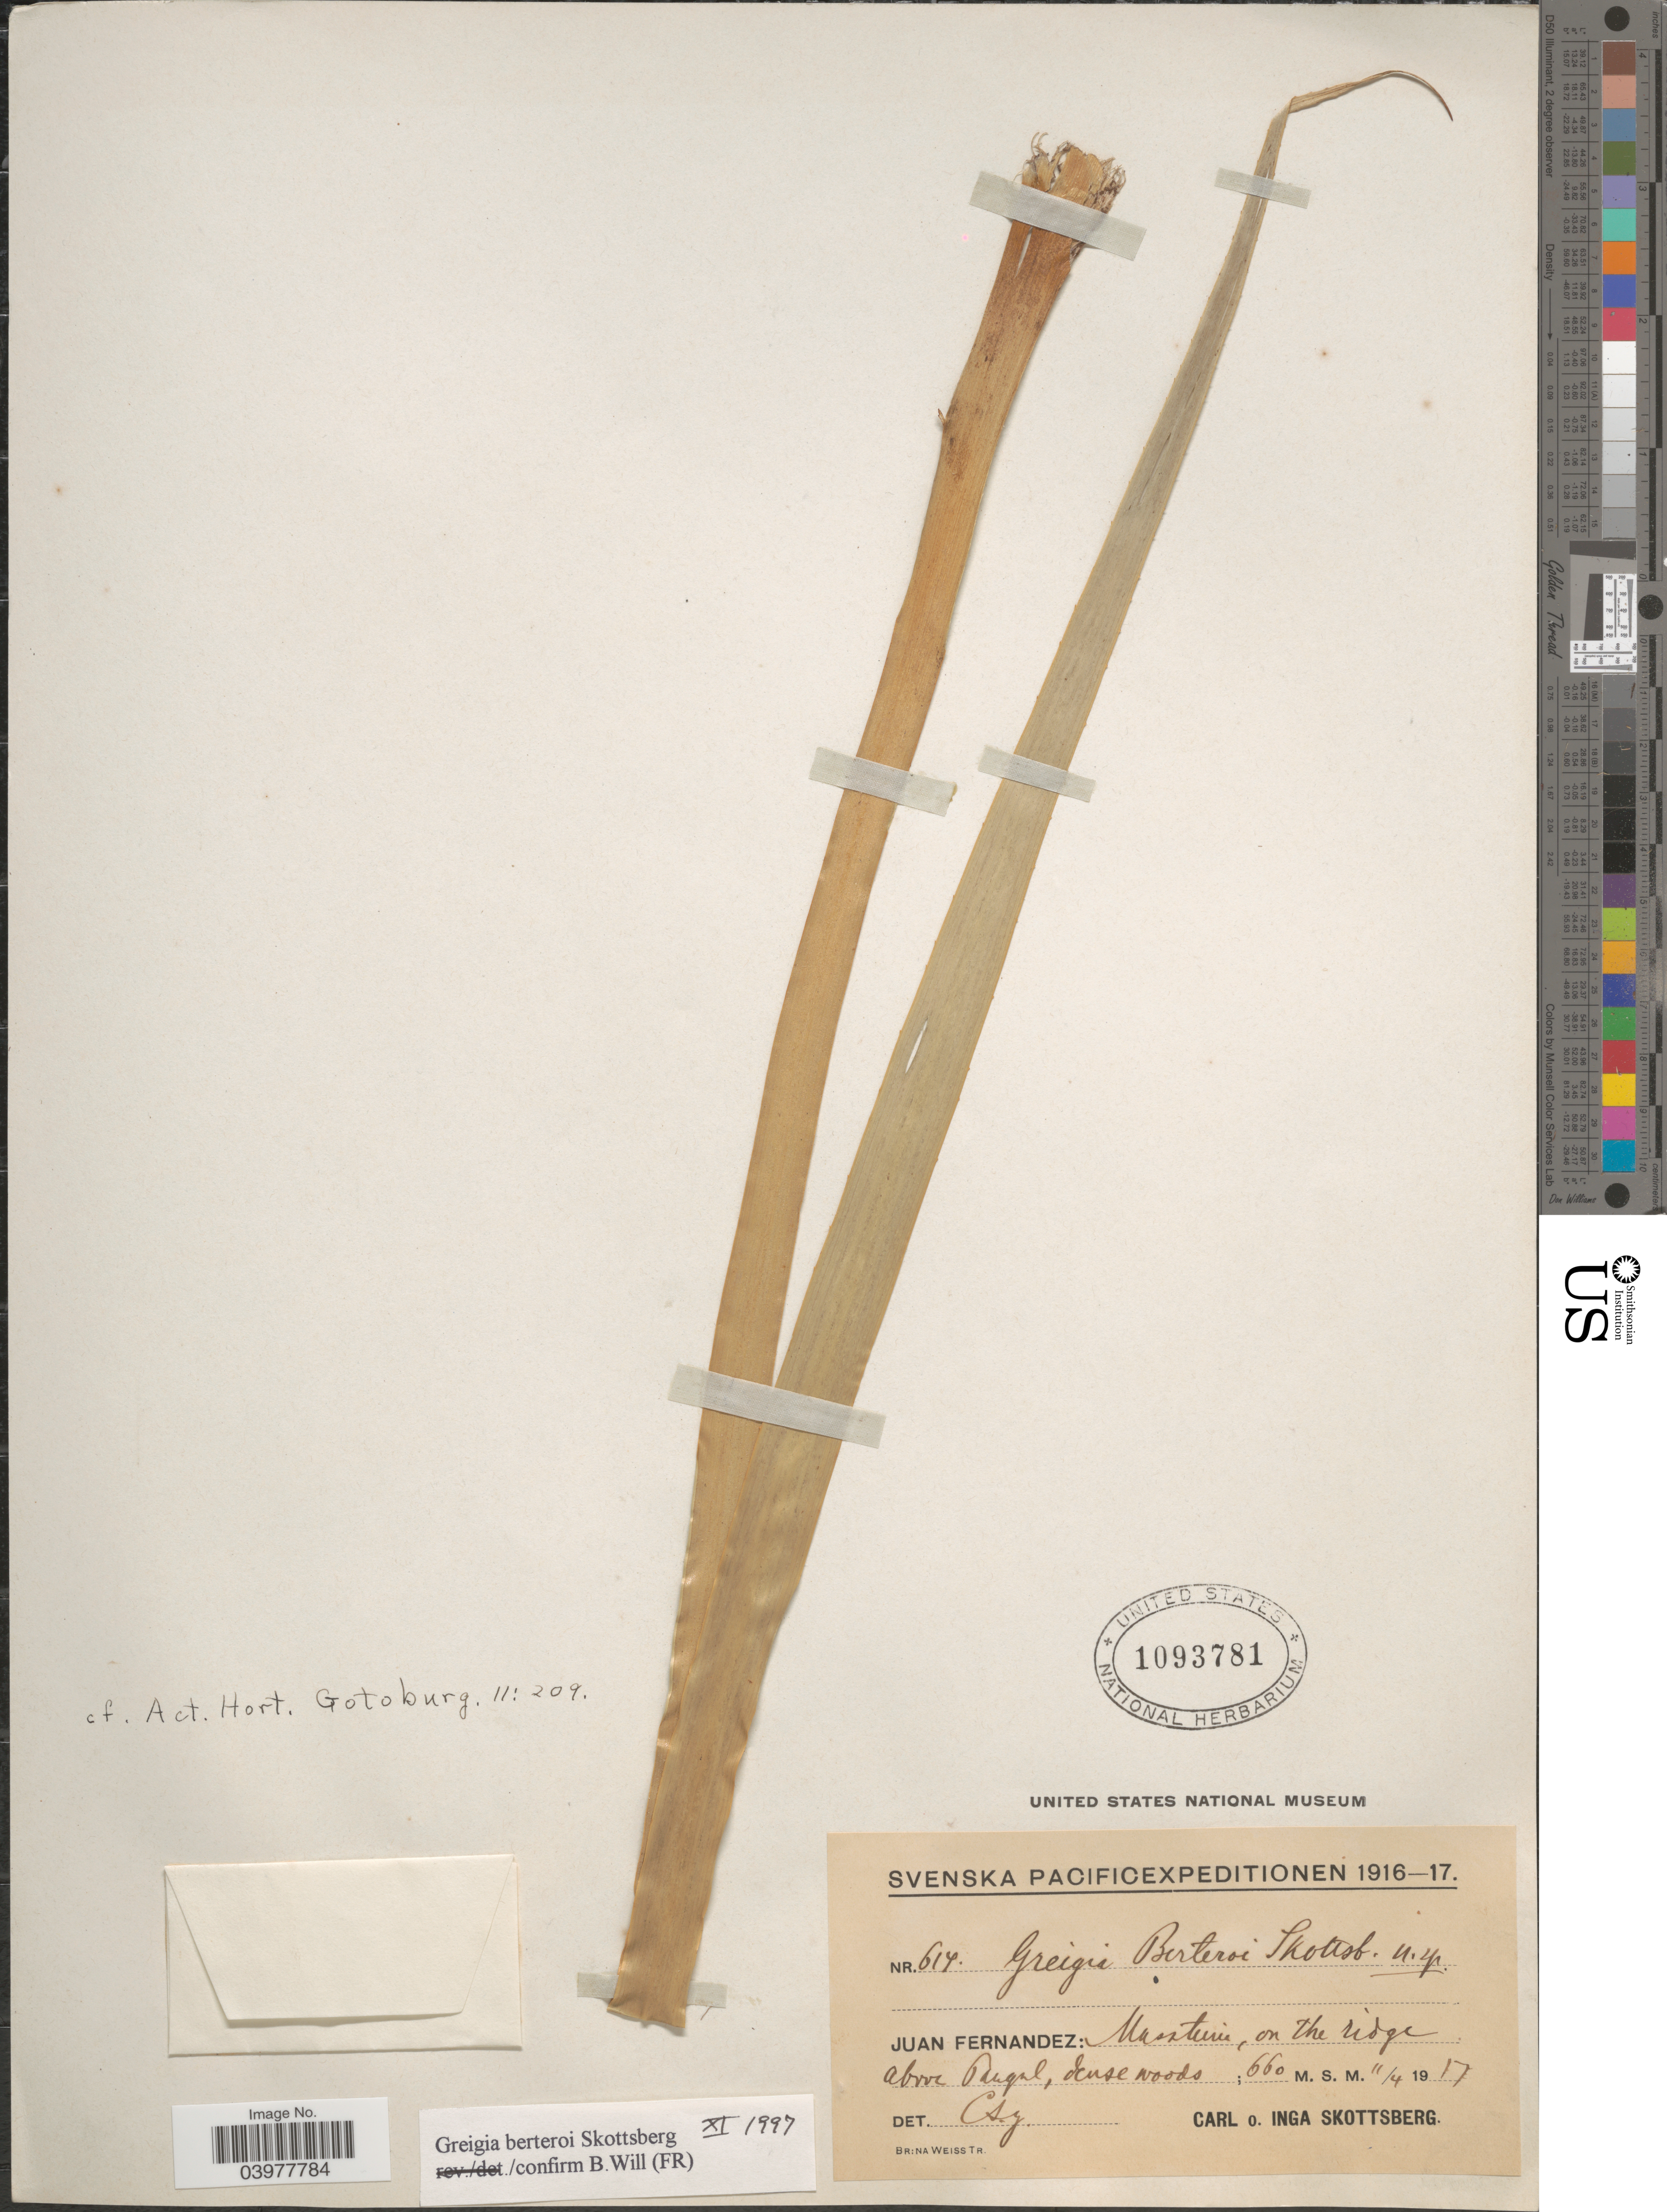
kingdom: Plantae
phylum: Tracheophyta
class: Liliopsida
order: Poales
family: Bromeliaceae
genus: Greigia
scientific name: Greigia berteroi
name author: Skottsb.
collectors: C. Skottsberg & I. Skottsberg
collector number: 617*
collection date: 1917-04-11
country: Chile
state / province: Valparaíso (V)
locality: Juan Fernandez: Masstierra, on the ridge above Pangal, dense woods.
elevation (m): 660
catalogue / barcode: US 1093781